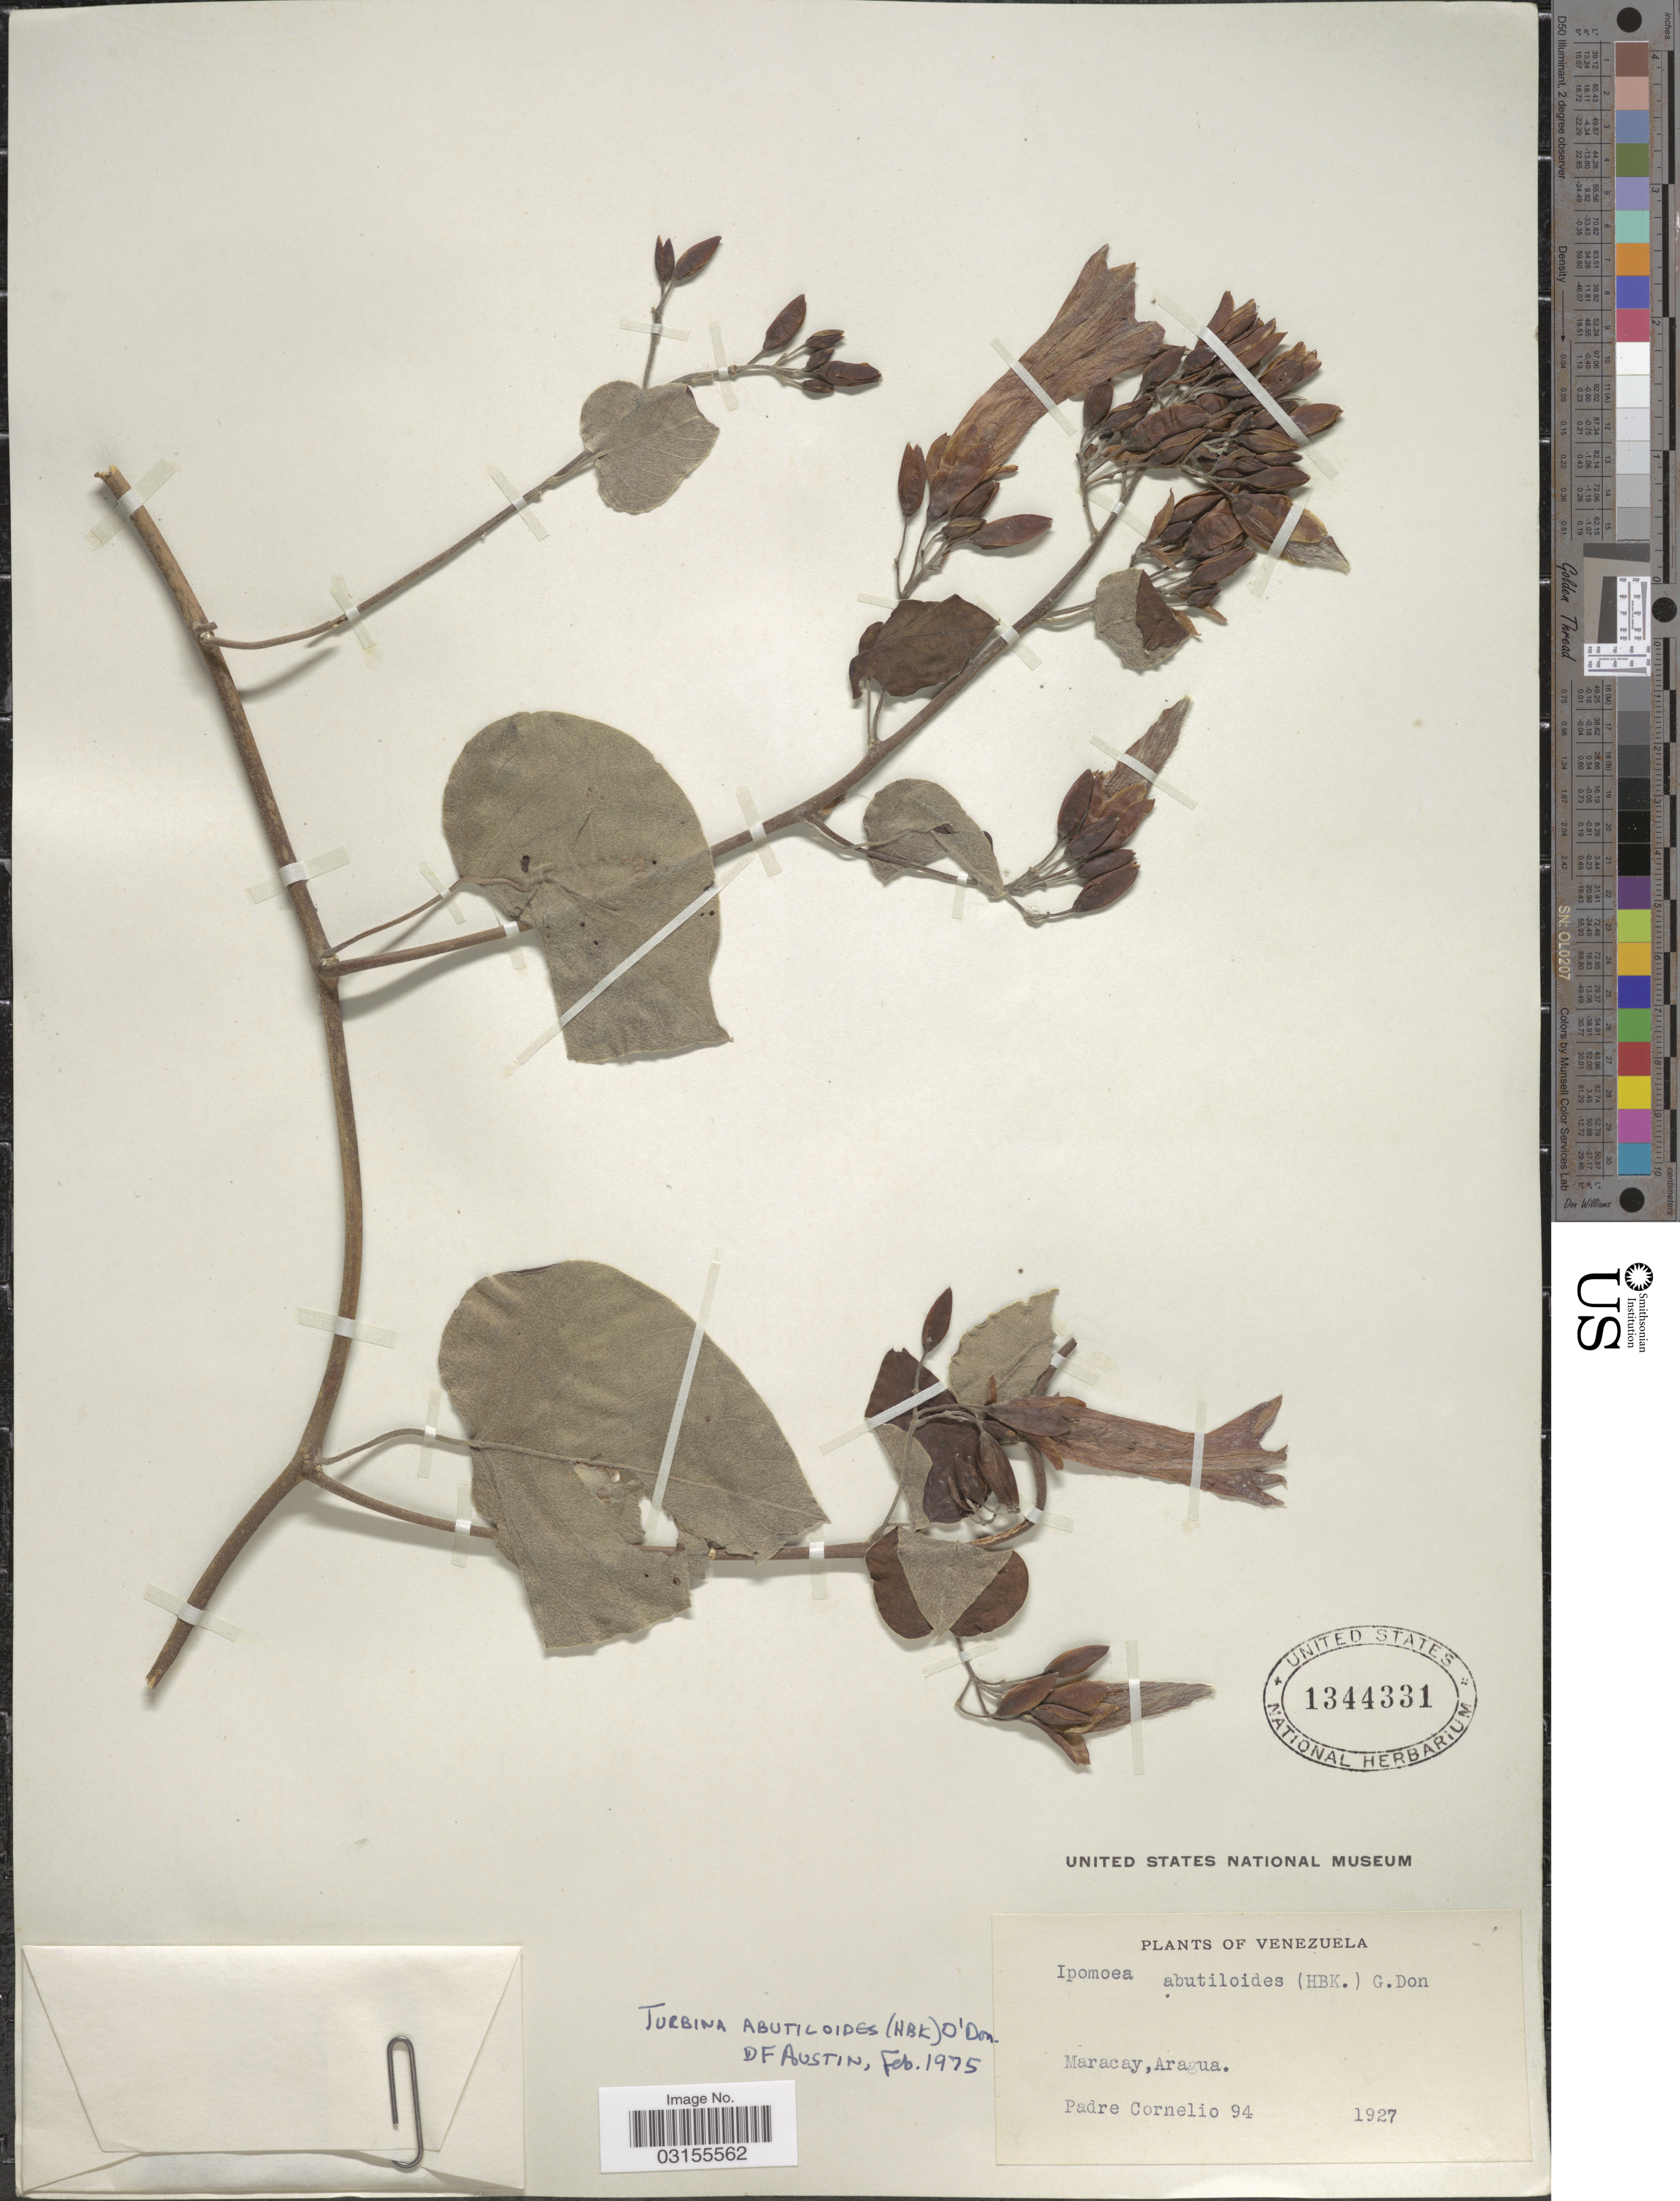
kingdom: Plantae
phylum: Tracheophyta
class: Magnoliopsida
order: Solanales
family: Convolvulaceae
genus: Turbina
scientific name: Turbina abutiloides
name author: (Kunth) O'Donell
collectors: P. Cornelio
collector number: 94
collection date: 1927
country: Venezuela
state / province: Aragua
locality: Maracay.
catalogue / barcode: US 1344331